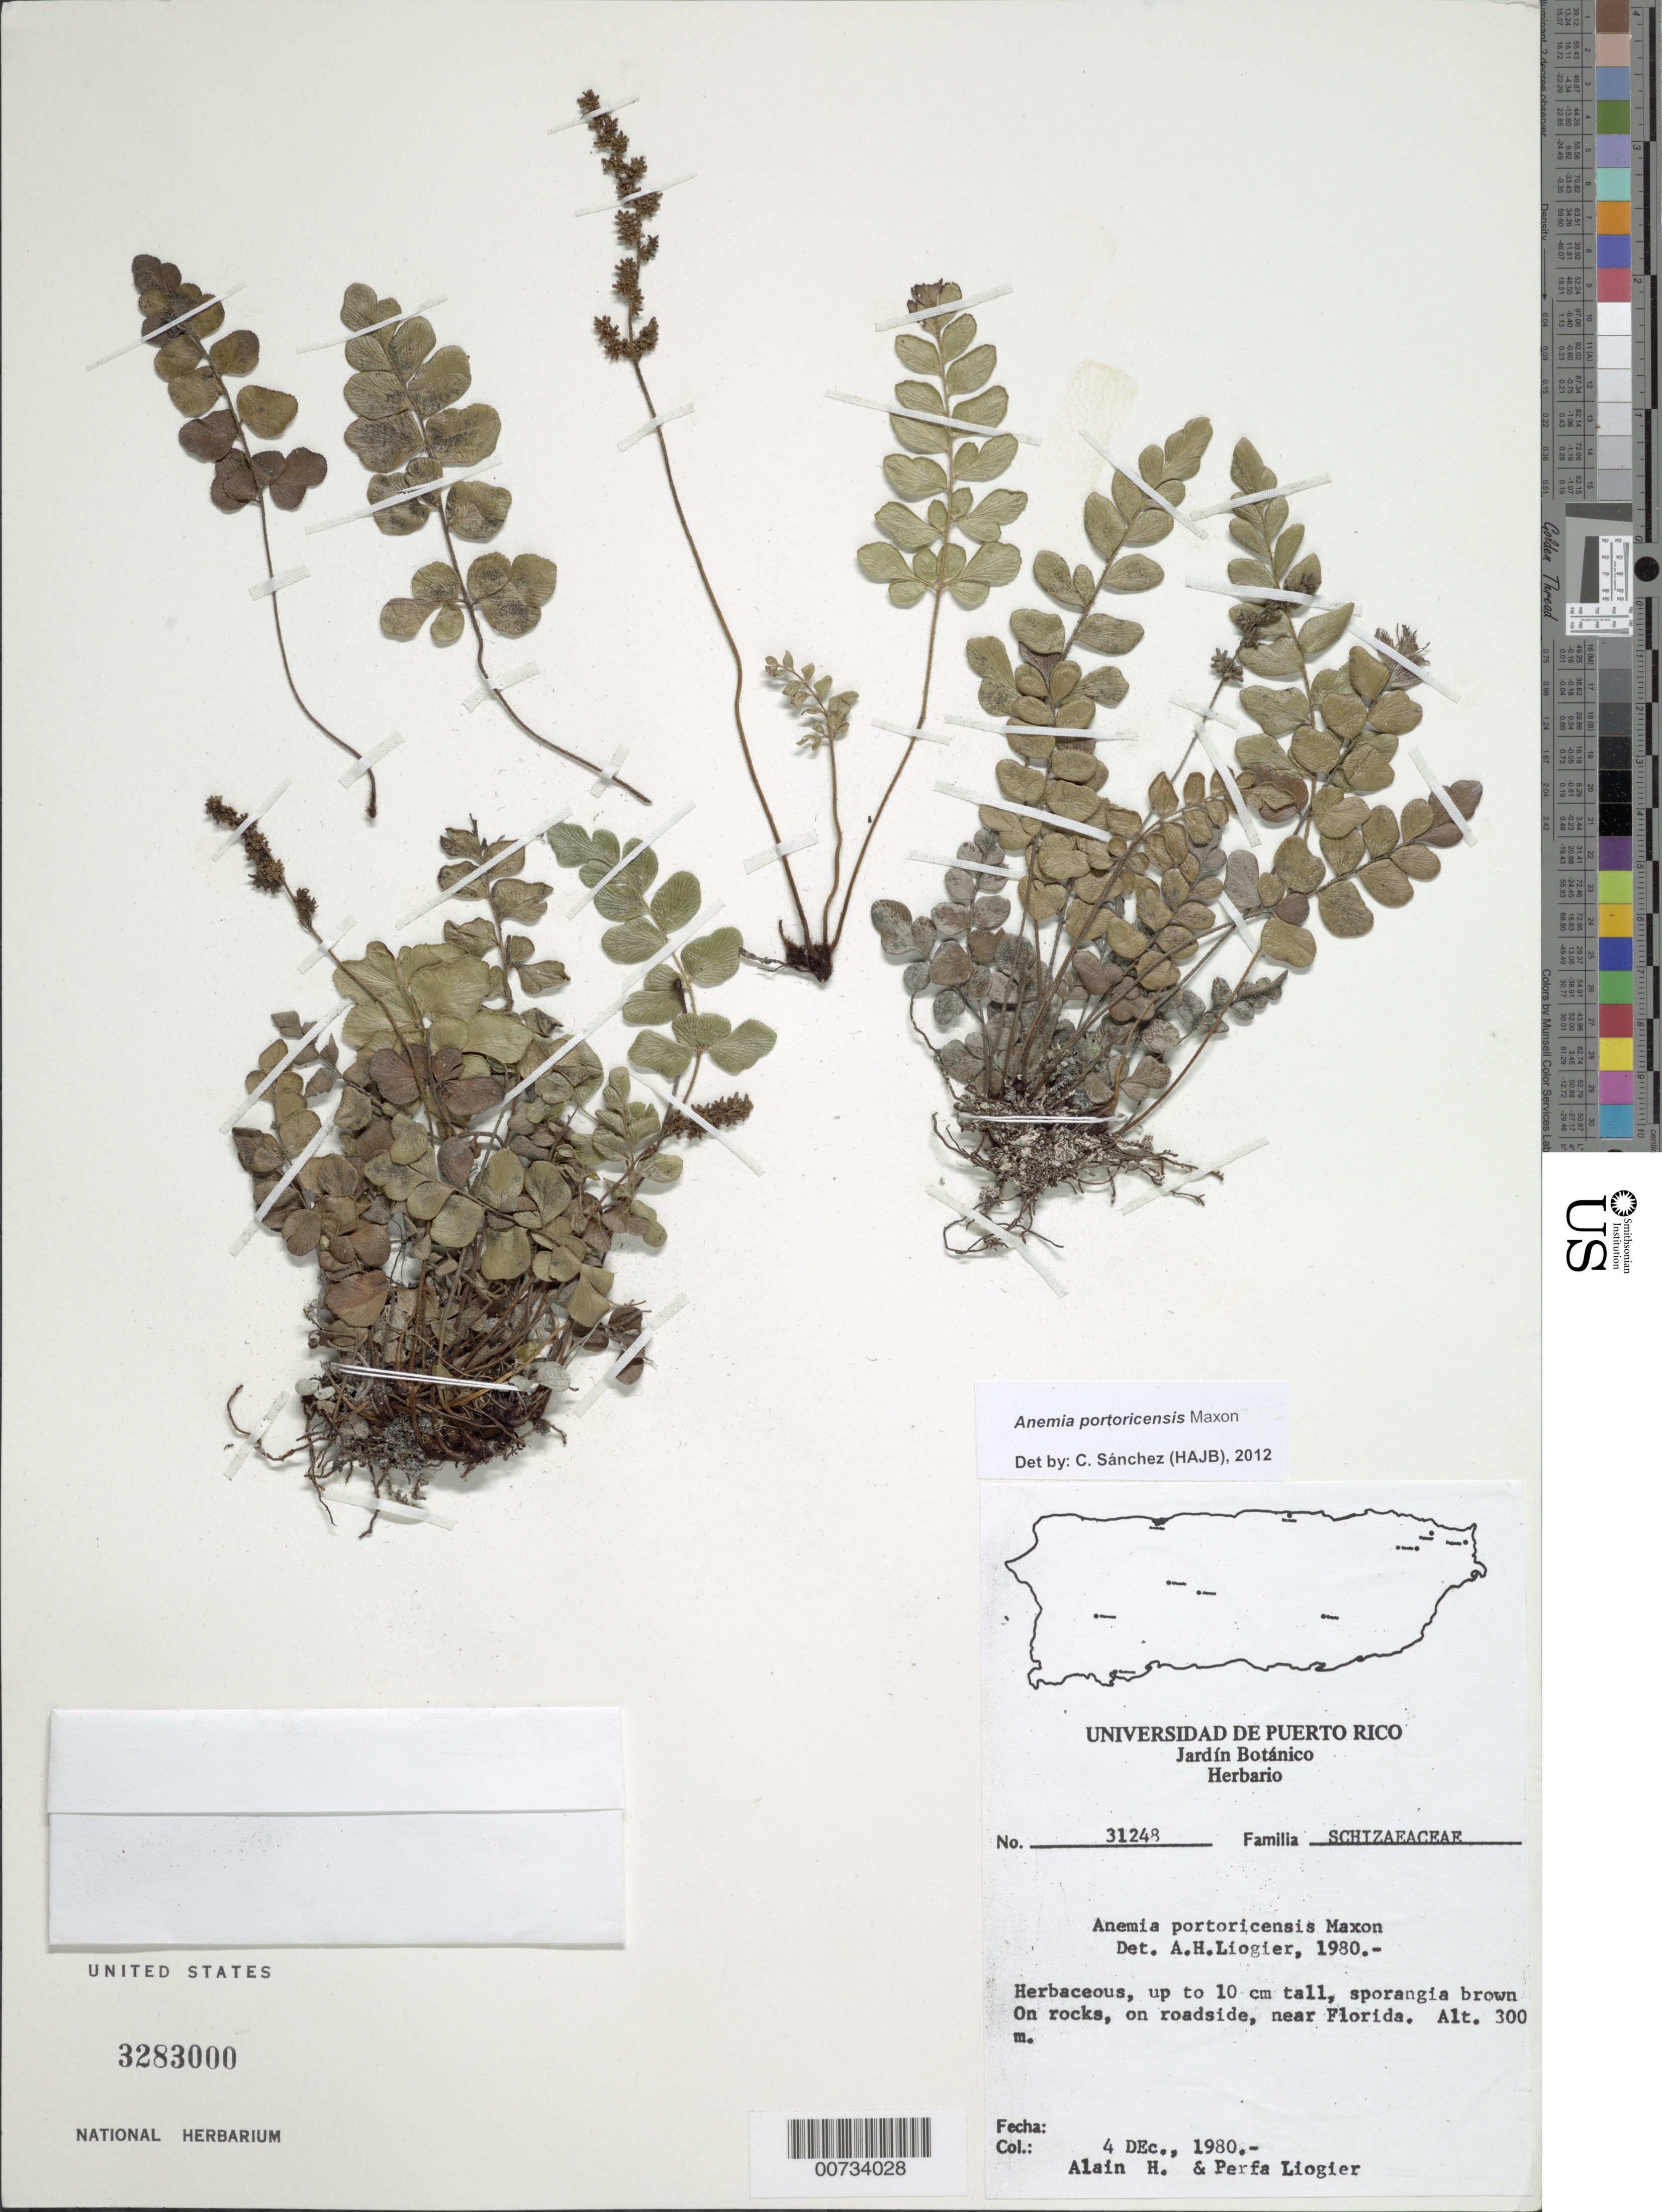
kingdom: Plantae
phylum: Tracheophyta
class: Polypodiopsida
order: Schizaeales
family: Anemiaceae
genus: Anemia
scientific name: Anemia portoricensis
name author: Maxon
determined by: Liogier, Alain H.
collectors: A. H. Liogier & M. P. Liogier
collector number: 31248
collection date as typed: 04 Dec 1980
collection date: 1980-12-04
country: Puerto Rico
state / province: Florida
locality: Florida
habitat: On rocks, on roadside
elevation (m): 300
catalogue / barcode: US 3283000